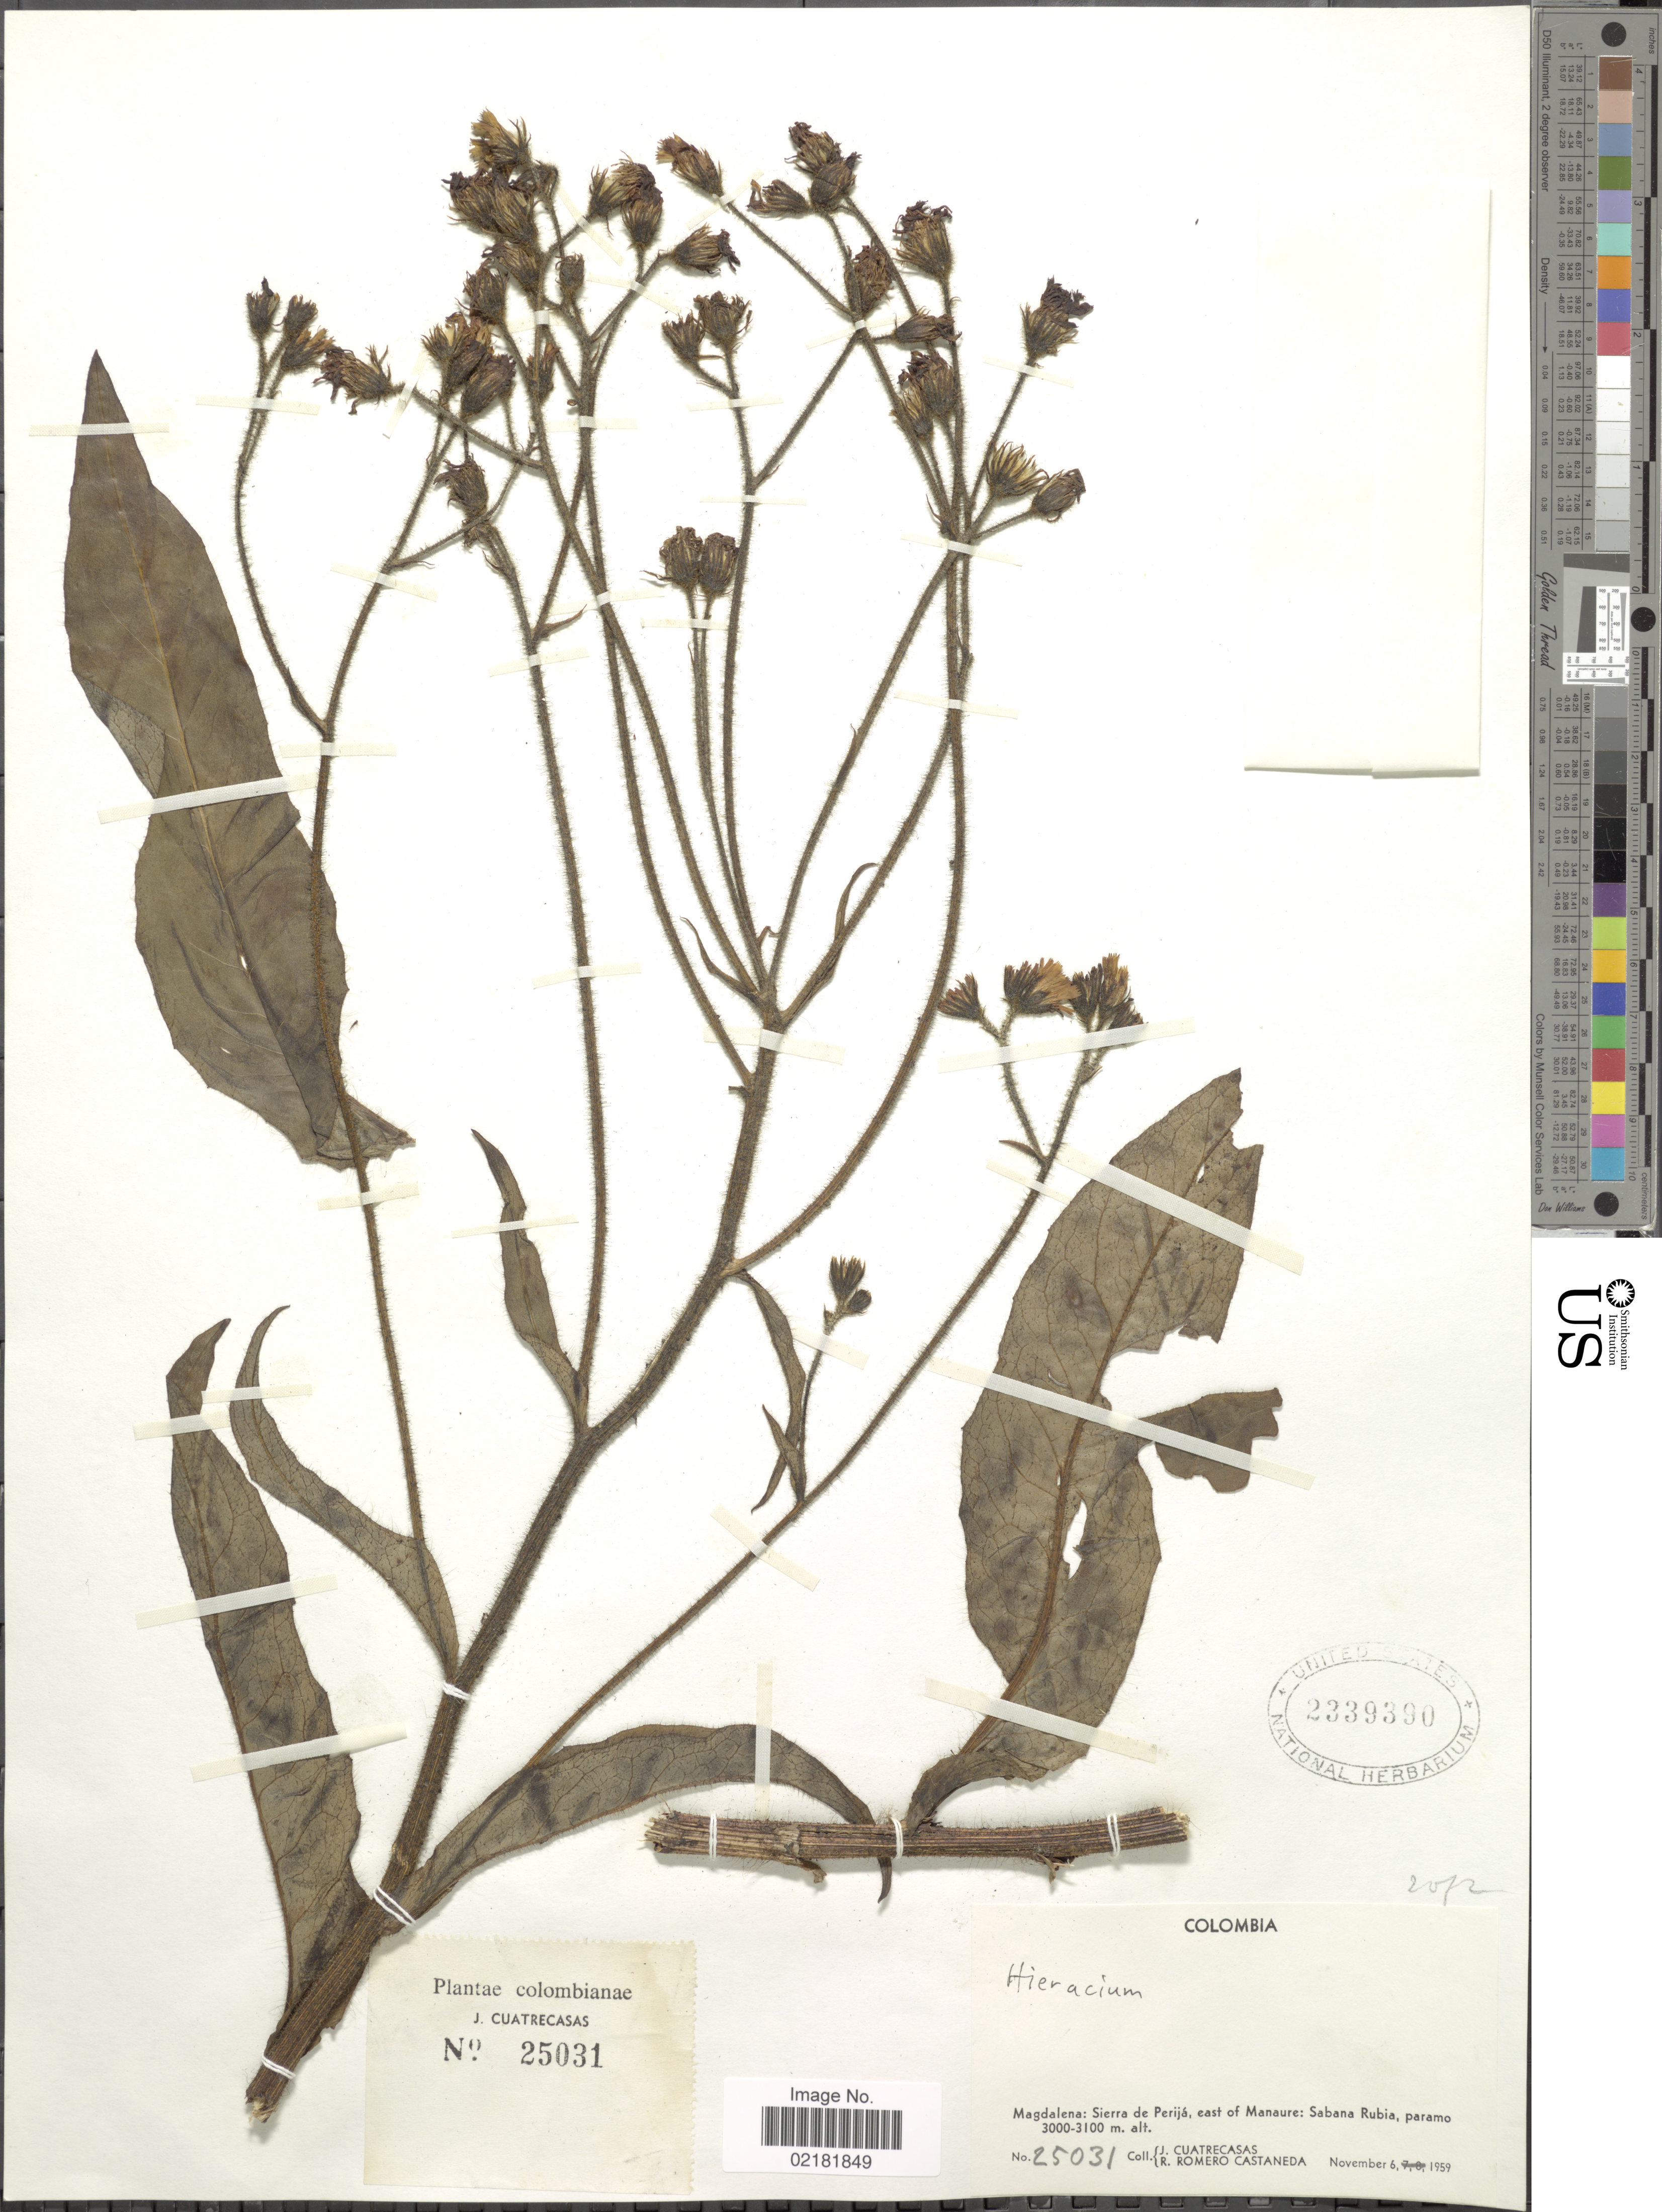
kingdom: Plantae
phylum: Tracheophyta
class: Magnoliopsida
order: Asterales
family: Asteraceae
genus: Hieracium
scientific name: Hieracium repandulare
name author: Druce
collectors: J. Cuatrecasas & R. Romero Castañeda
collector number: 25031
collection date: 1959-11-06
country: Colombia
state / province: Magdalena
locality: Sierra de Perija, east of Manaure: Sabana Rubia, paramo.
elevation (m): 3000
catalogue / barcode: US 2339390